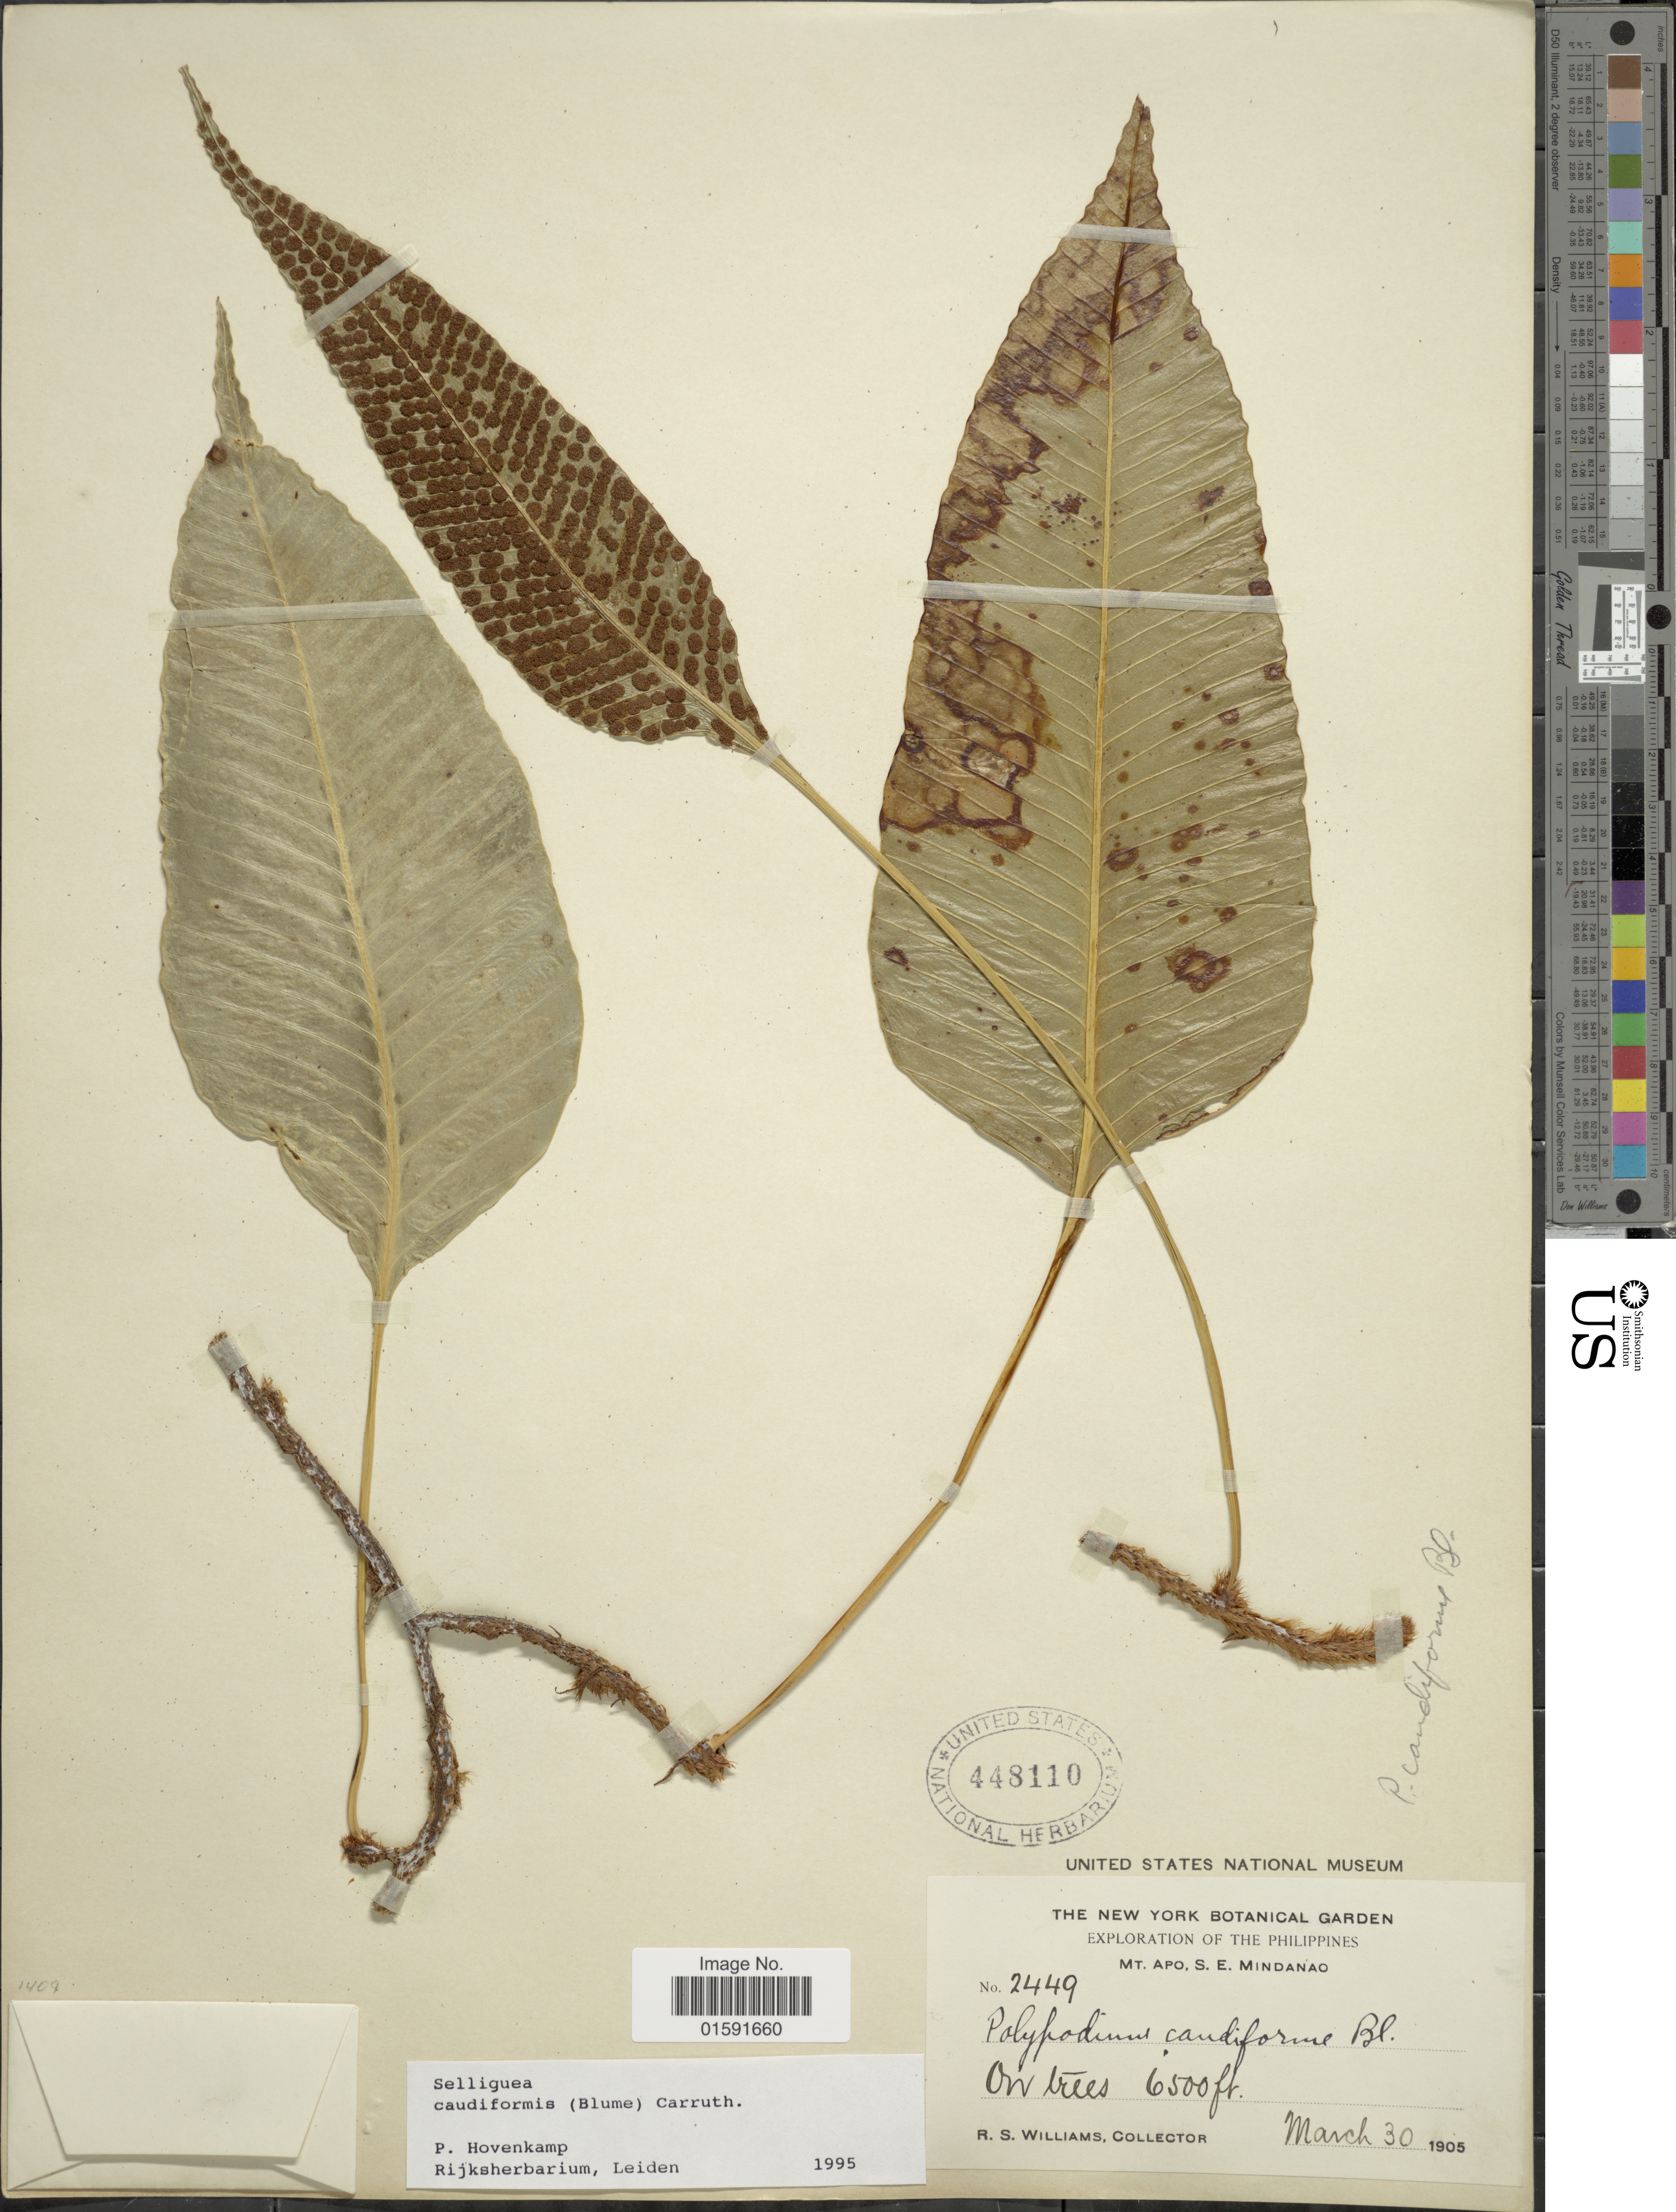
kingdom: Plantae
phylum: Tracheophyta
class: Polypodiopsida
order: Polypodiales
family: Polypodiaceae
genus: Selliguea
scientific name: Selliguea caudiformis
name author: (Blume) J. Sm.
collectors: R. S. Williams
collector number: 2449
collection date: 1905-03-30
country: Philippines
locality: Mt. Apo, S.E. Mindanao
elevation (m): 1981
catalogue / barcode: US 448110